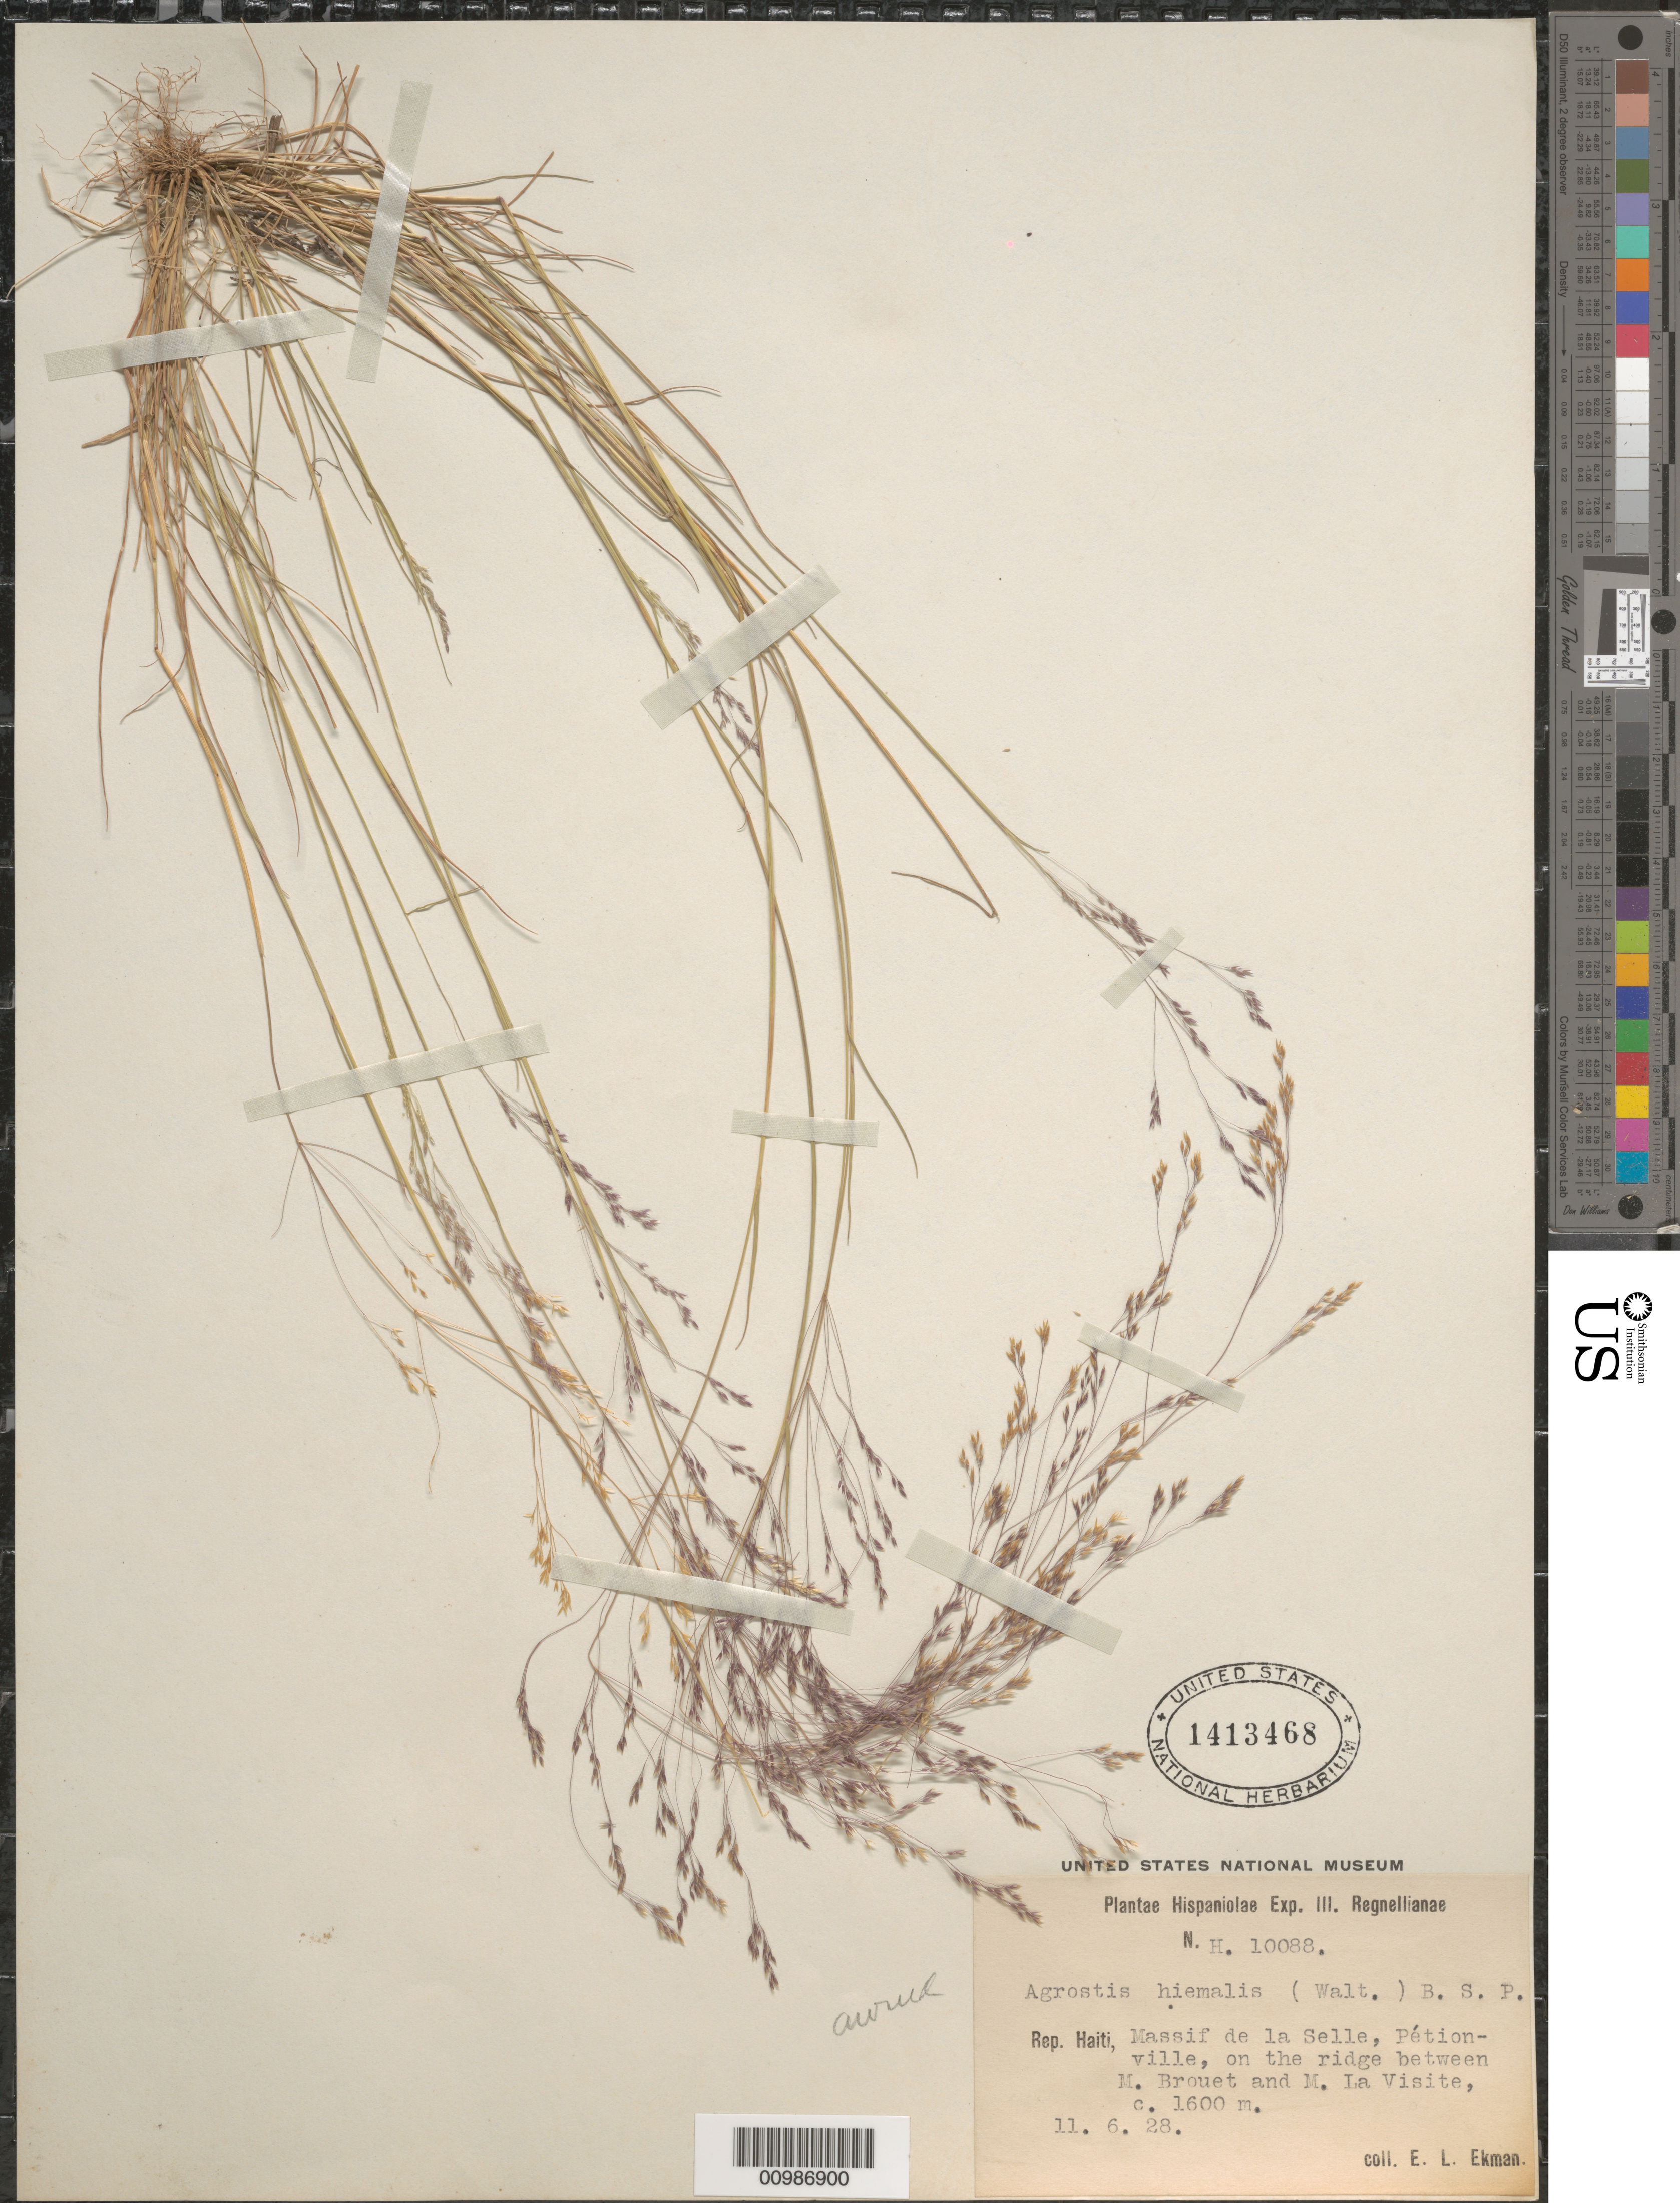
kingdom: Plantae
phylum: Tracheophyta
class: Liliopsida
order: Poales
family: Poaceae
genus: Agrostis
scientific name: Agrostis hyemalis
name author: (Walter) Britton et al.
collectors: E. L. Ekman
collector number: H 10088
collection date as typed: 11 Jun 1928 or 06 Nov 1928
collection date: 1928-06-11 or 1928-11-06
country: Haiti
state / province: Óuest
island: Hispaniola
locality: Massif de la Selle, Petionville, between Monte Brouet and Monte La Visite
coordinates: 0 N, 0 E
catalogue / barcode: US 1413468